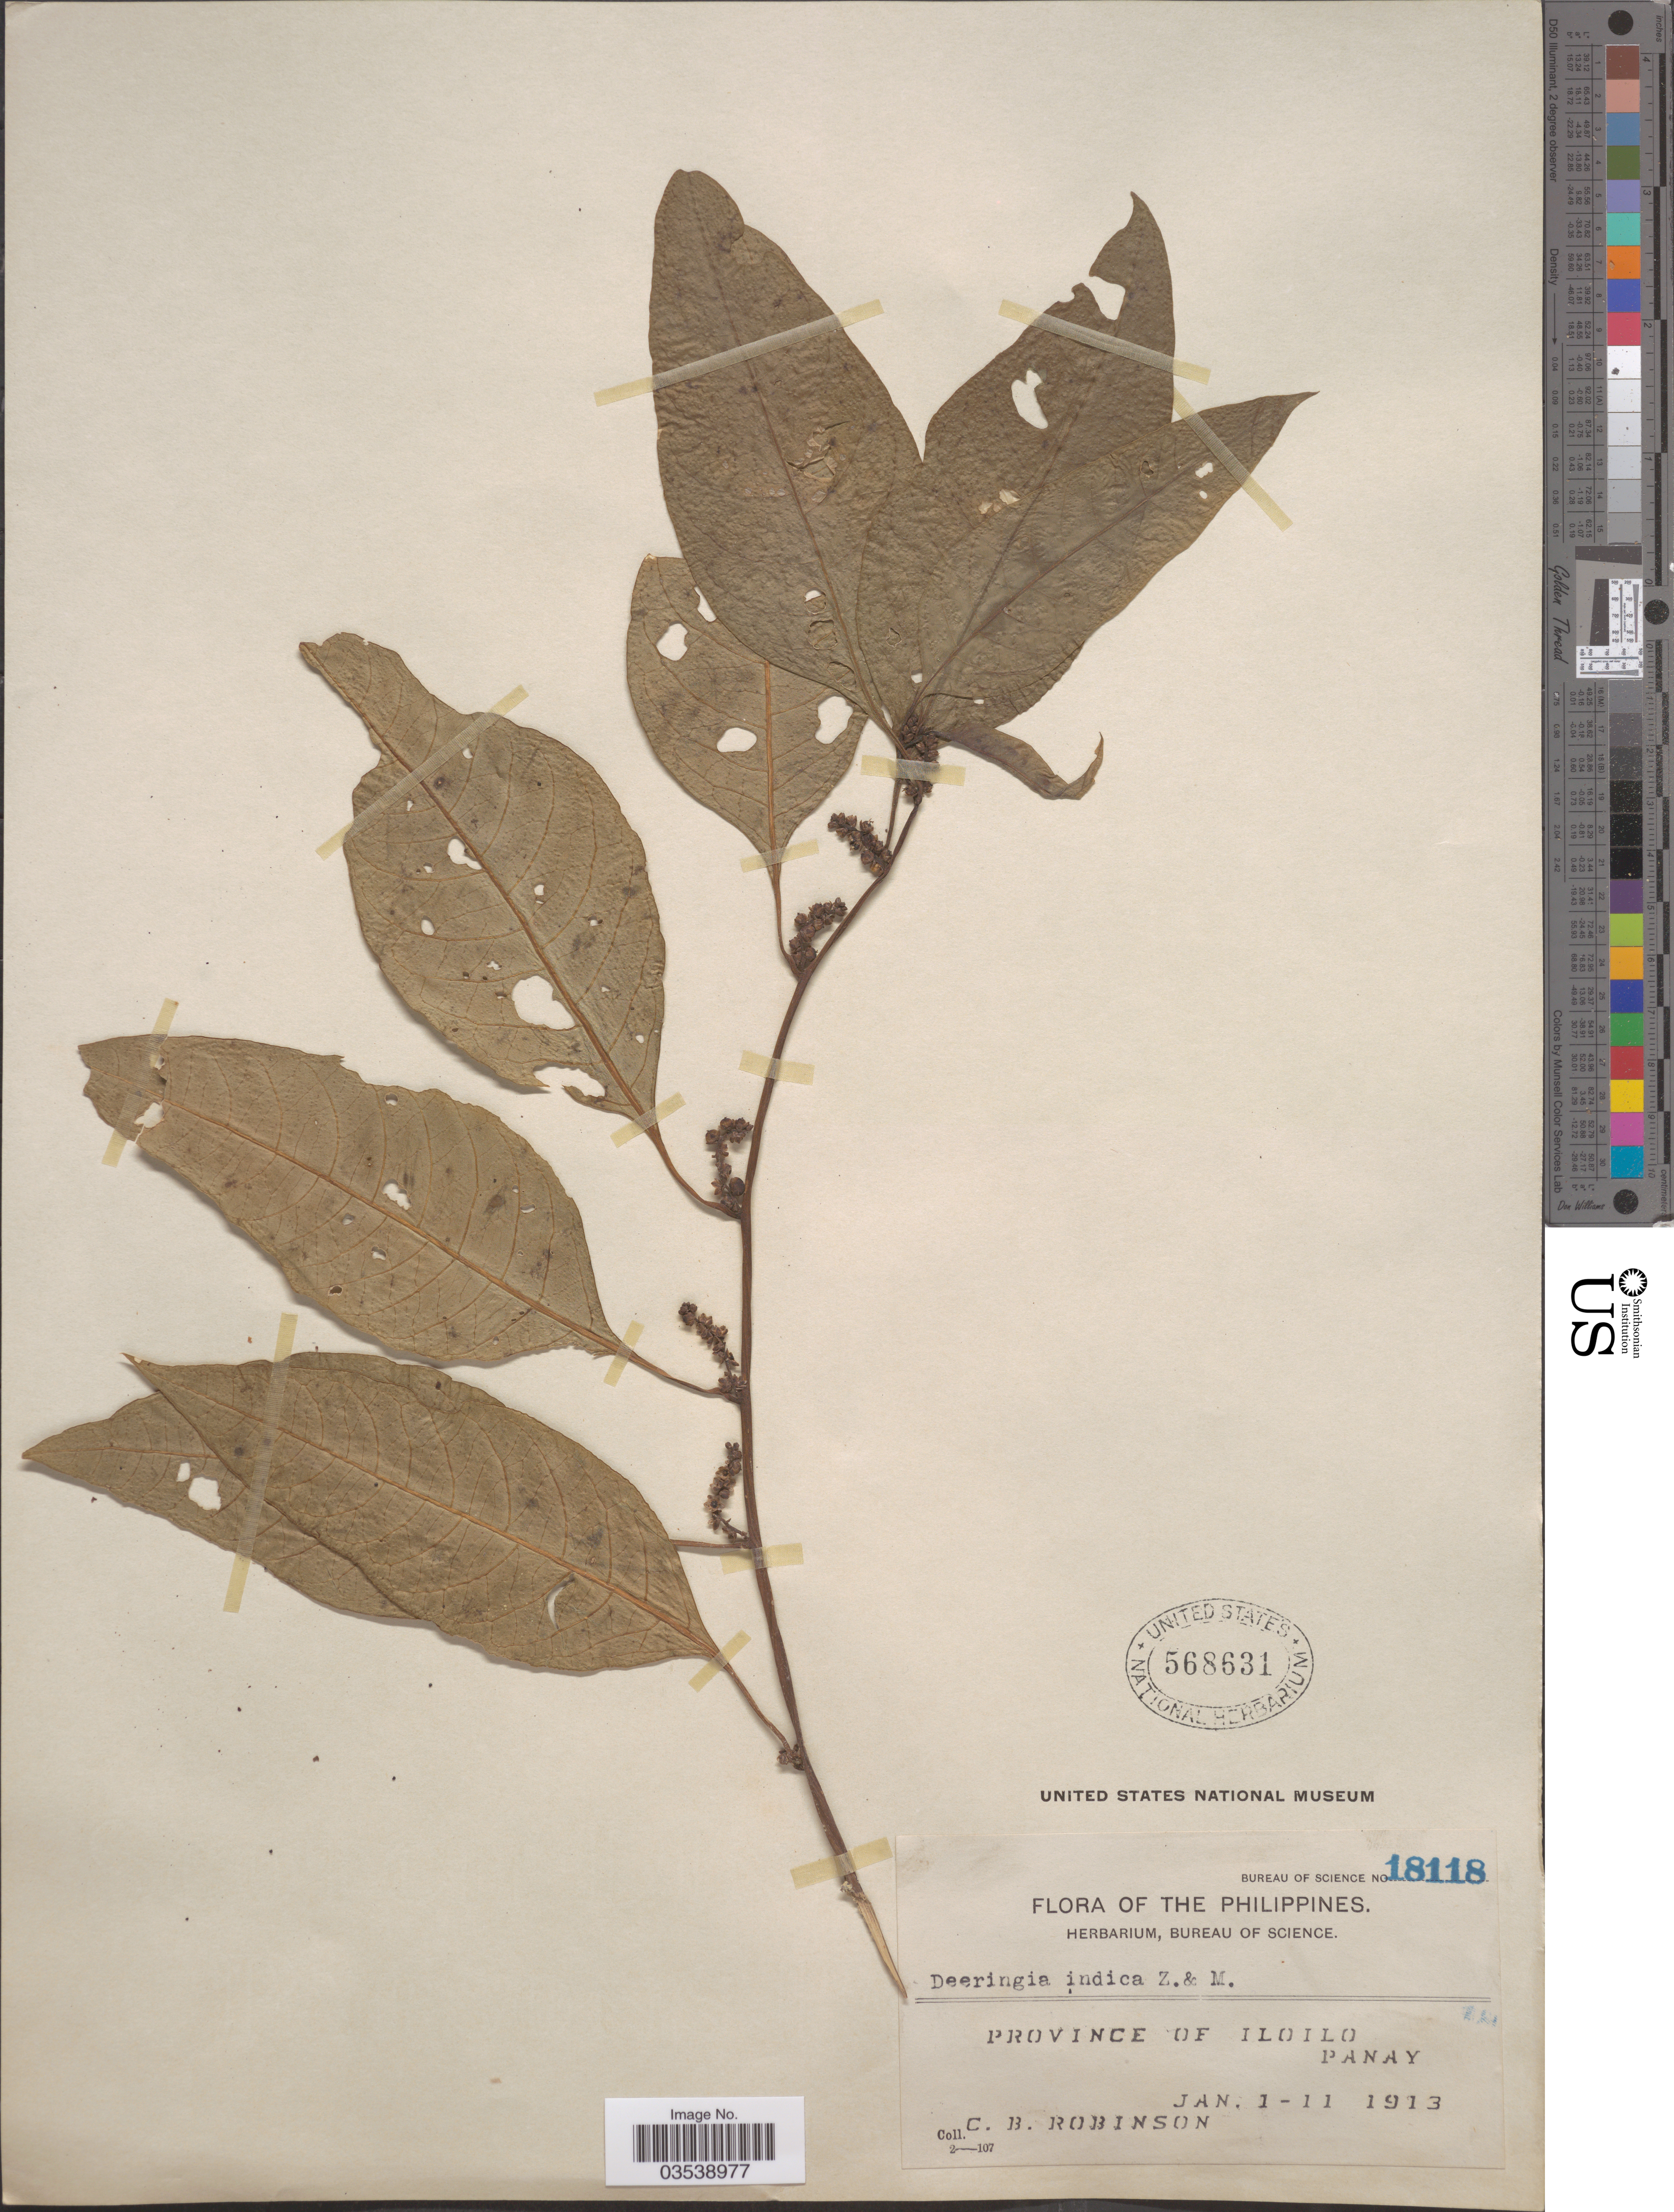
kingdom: Plantae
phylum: Tracheophyta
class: Magnoliopsida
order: Caryophyllales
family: Amaranthaceae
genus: Deeringia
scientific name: Deeringia polysperma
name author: (Roxb.) Moq.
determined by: Strong, Mark T., (BOT), Smithsonian Institution - National Museum of Natural History (UNITED STATES)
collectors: C. Robinson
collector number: Bureau of Science 18118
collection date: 1913-01-01/1913-01-11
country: Philippines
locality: Province of Iloilo. Panay.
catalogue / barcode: US 568631